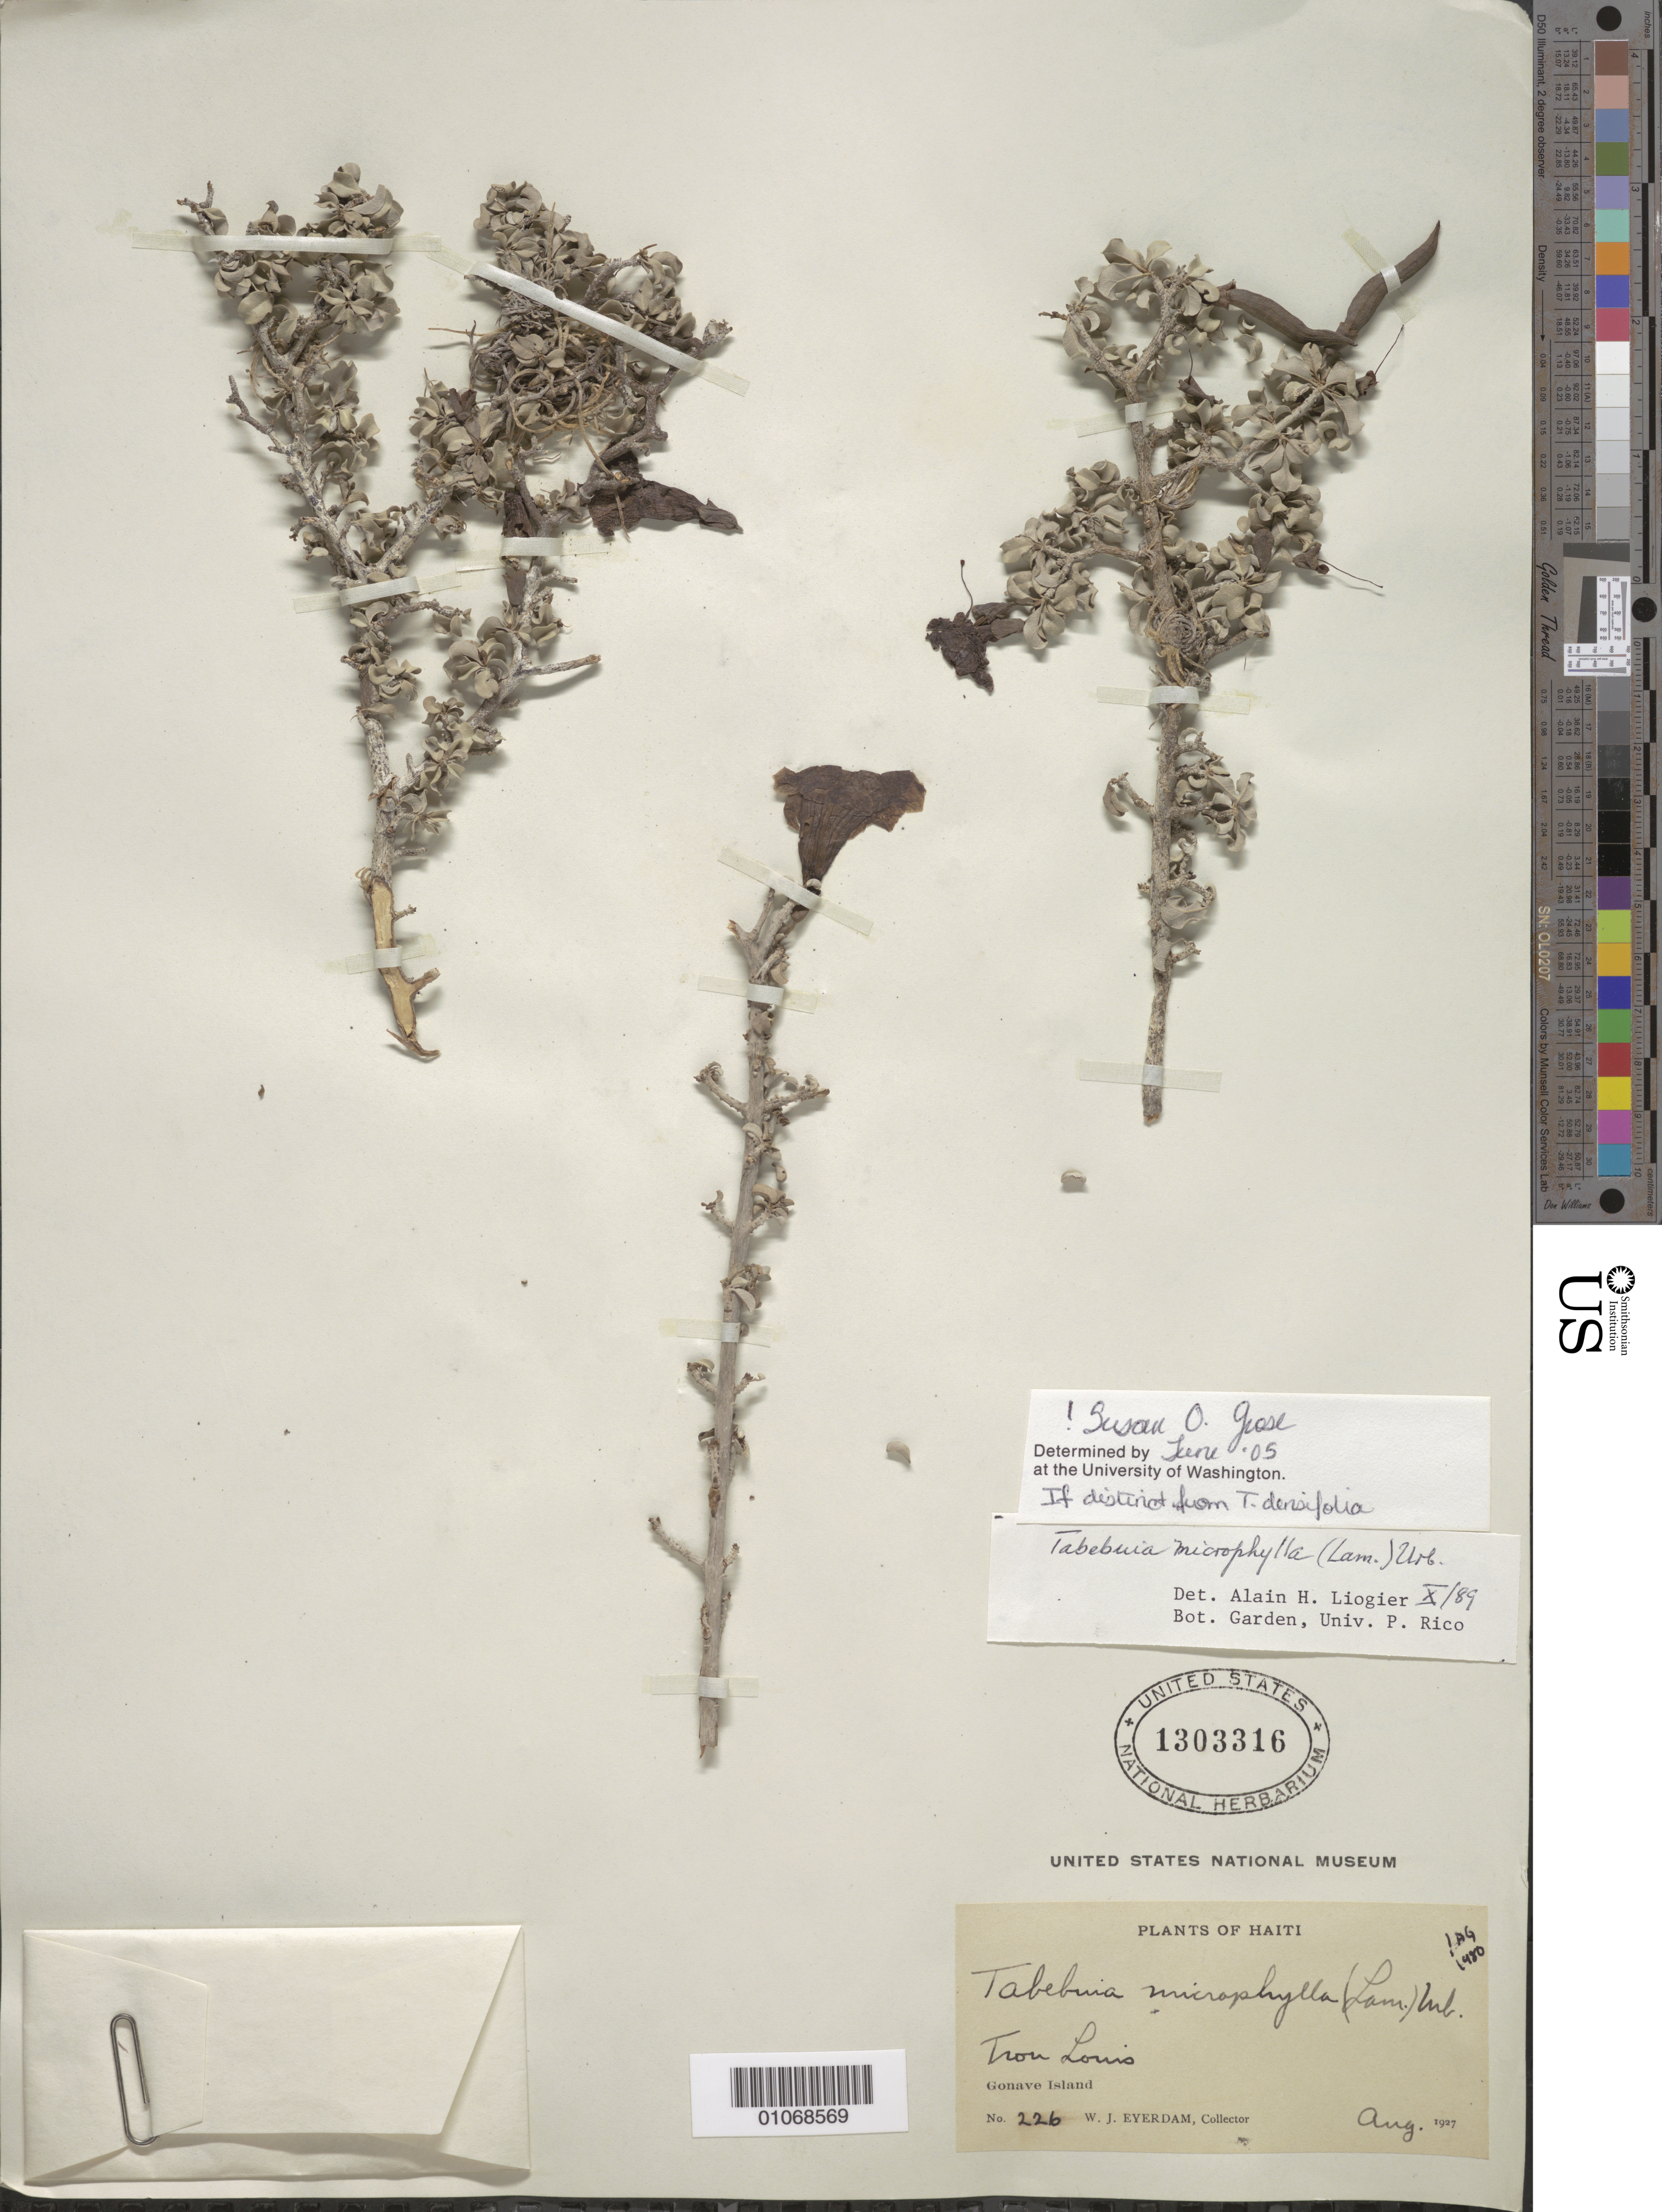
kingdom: Plantae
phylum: Tracheophyta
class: Magnoliopsida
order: Lamiales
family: Bignoniaceae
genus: Tabebuia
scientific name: Tabebuia microphylla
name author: (Lam.) Urb.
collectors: W. J. Eyerdam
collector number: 226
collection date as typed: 01 Aug 1927 to 31 Aug 1927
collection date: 1927-08-01/1927-08-31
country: Haiti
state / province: Óuest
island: Île de la Gonâve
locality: Trou Louis.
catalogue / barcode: US 1303316